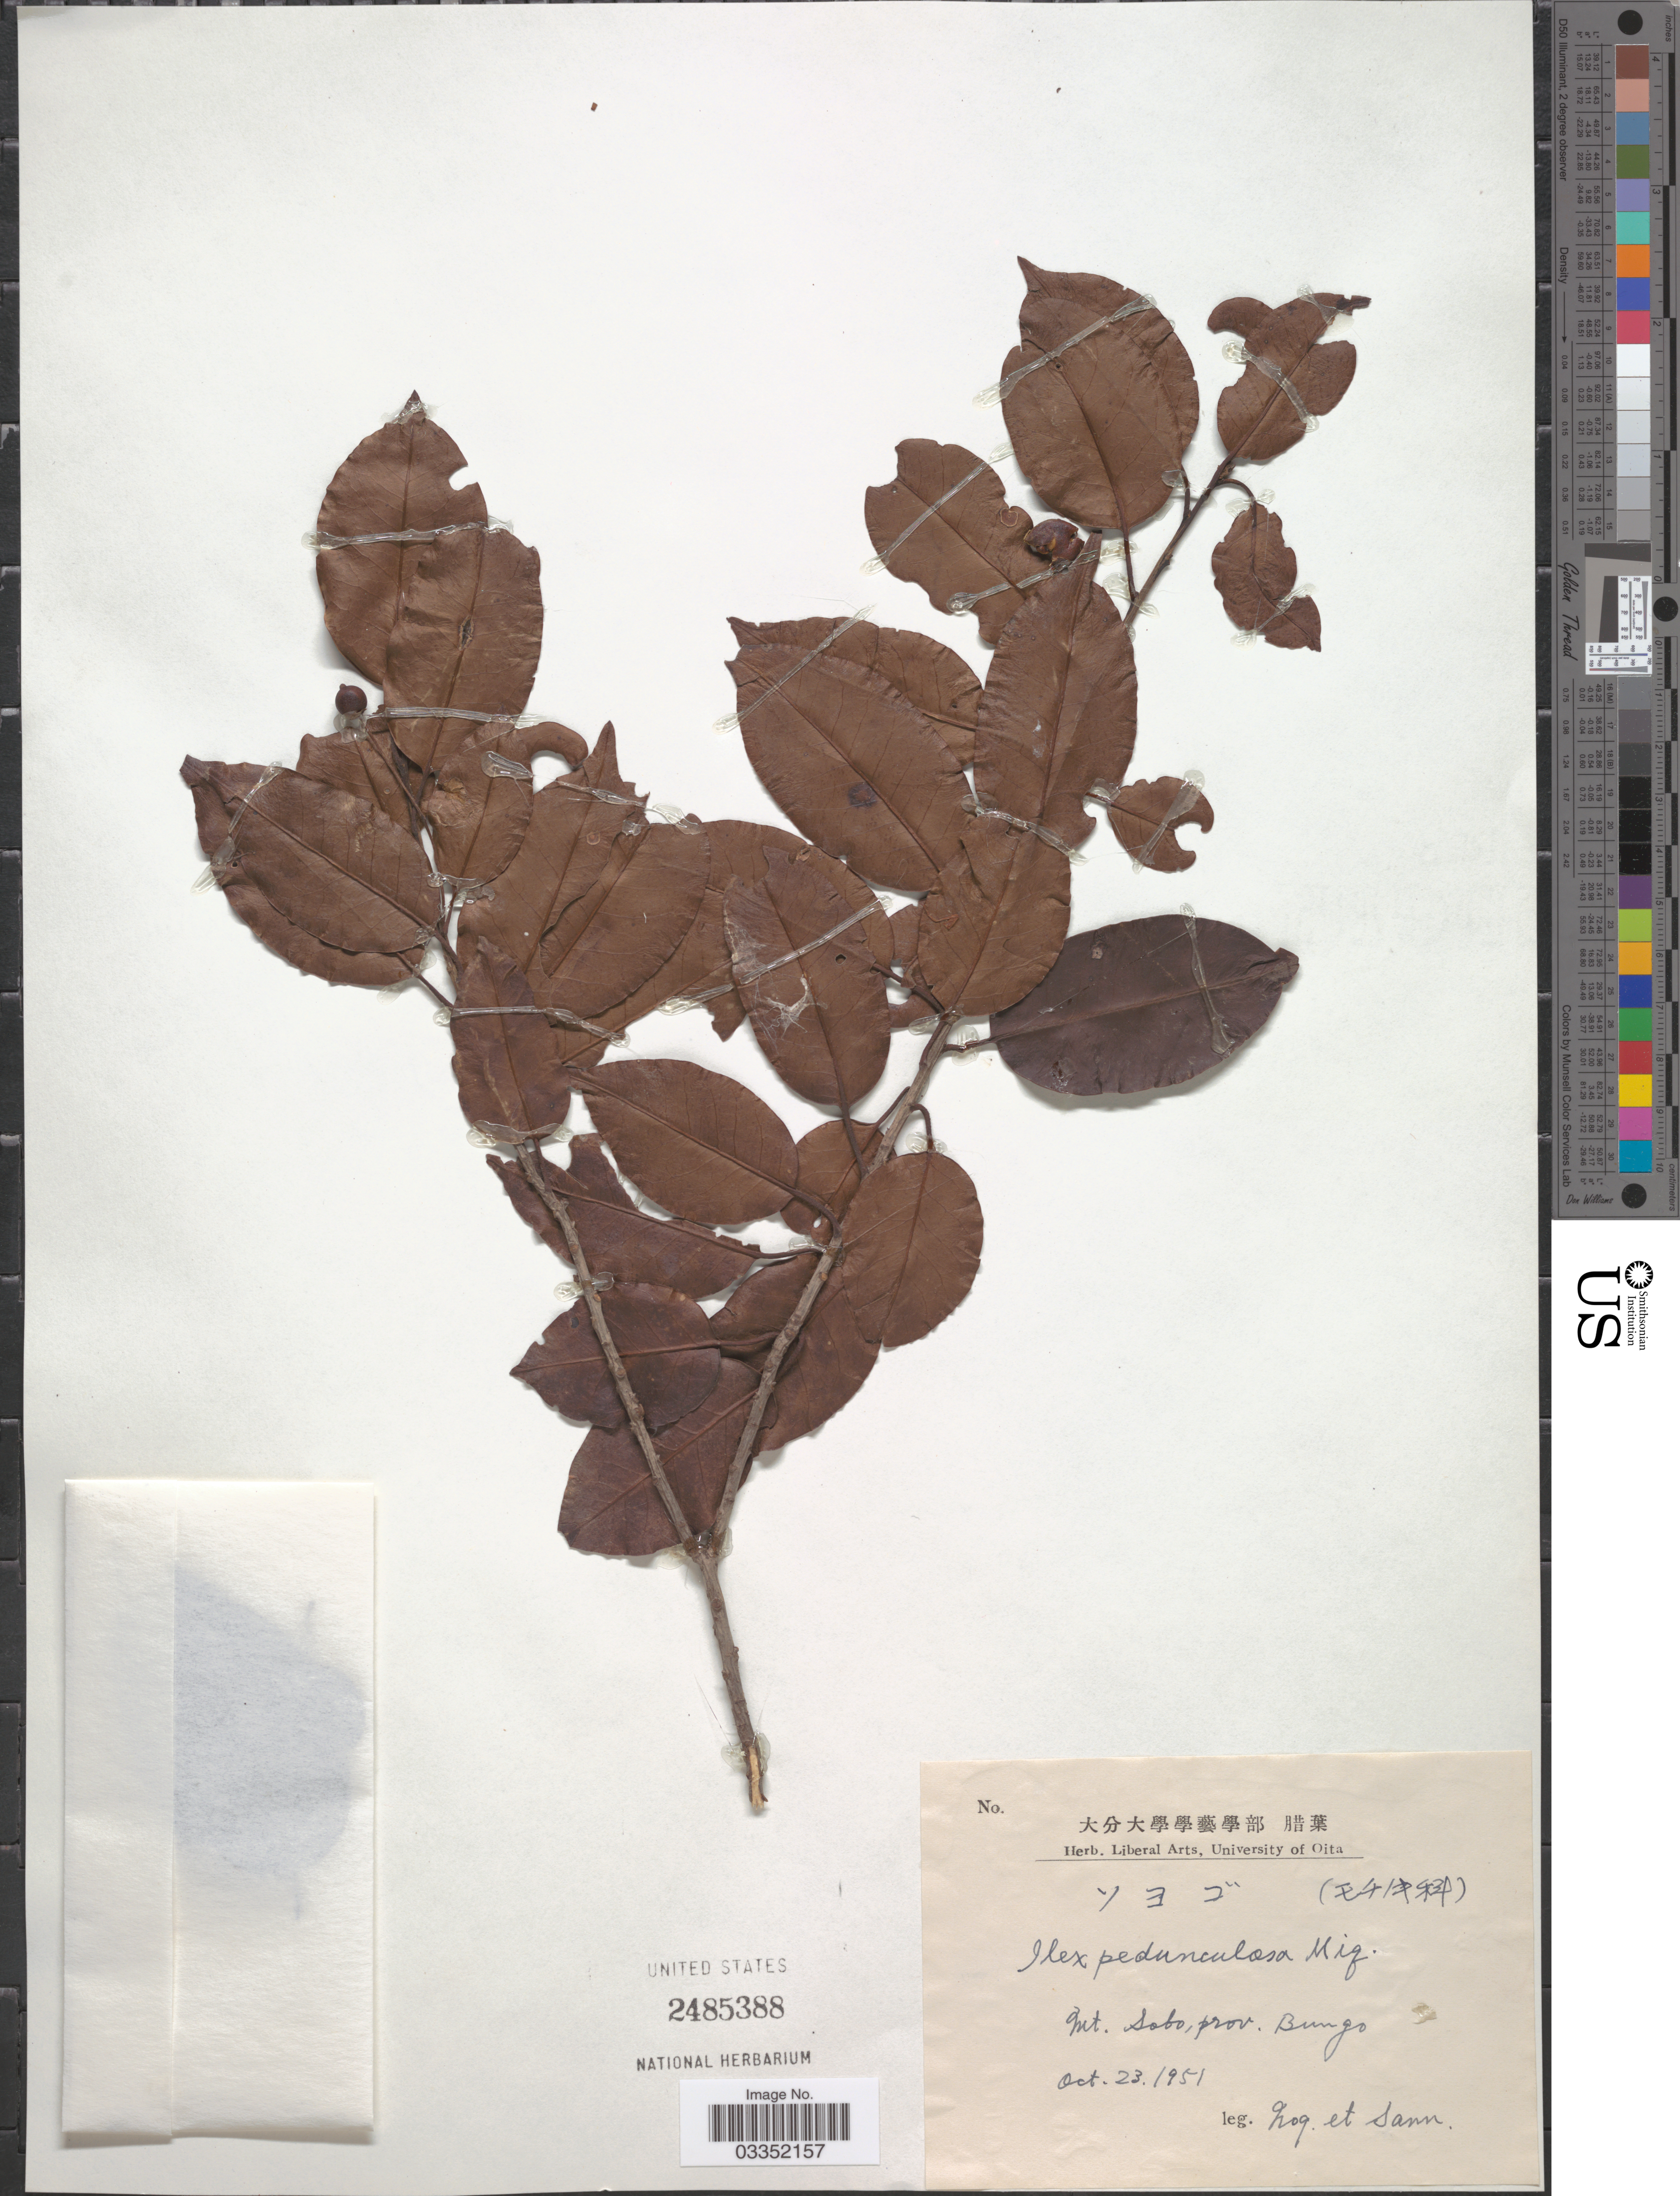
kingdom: Plantae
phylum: Tracheophyta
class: Magnoliopsida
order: Aquifoliales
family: Aquifoliaceae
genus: Ilex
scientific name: Ilex pedunculosa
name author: Miq.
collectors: Nog. & Sann.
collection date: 1951-10-23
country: Japan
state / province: Oita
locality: Mt. Sobo, prov. Bungo.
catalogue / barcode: US 2485388